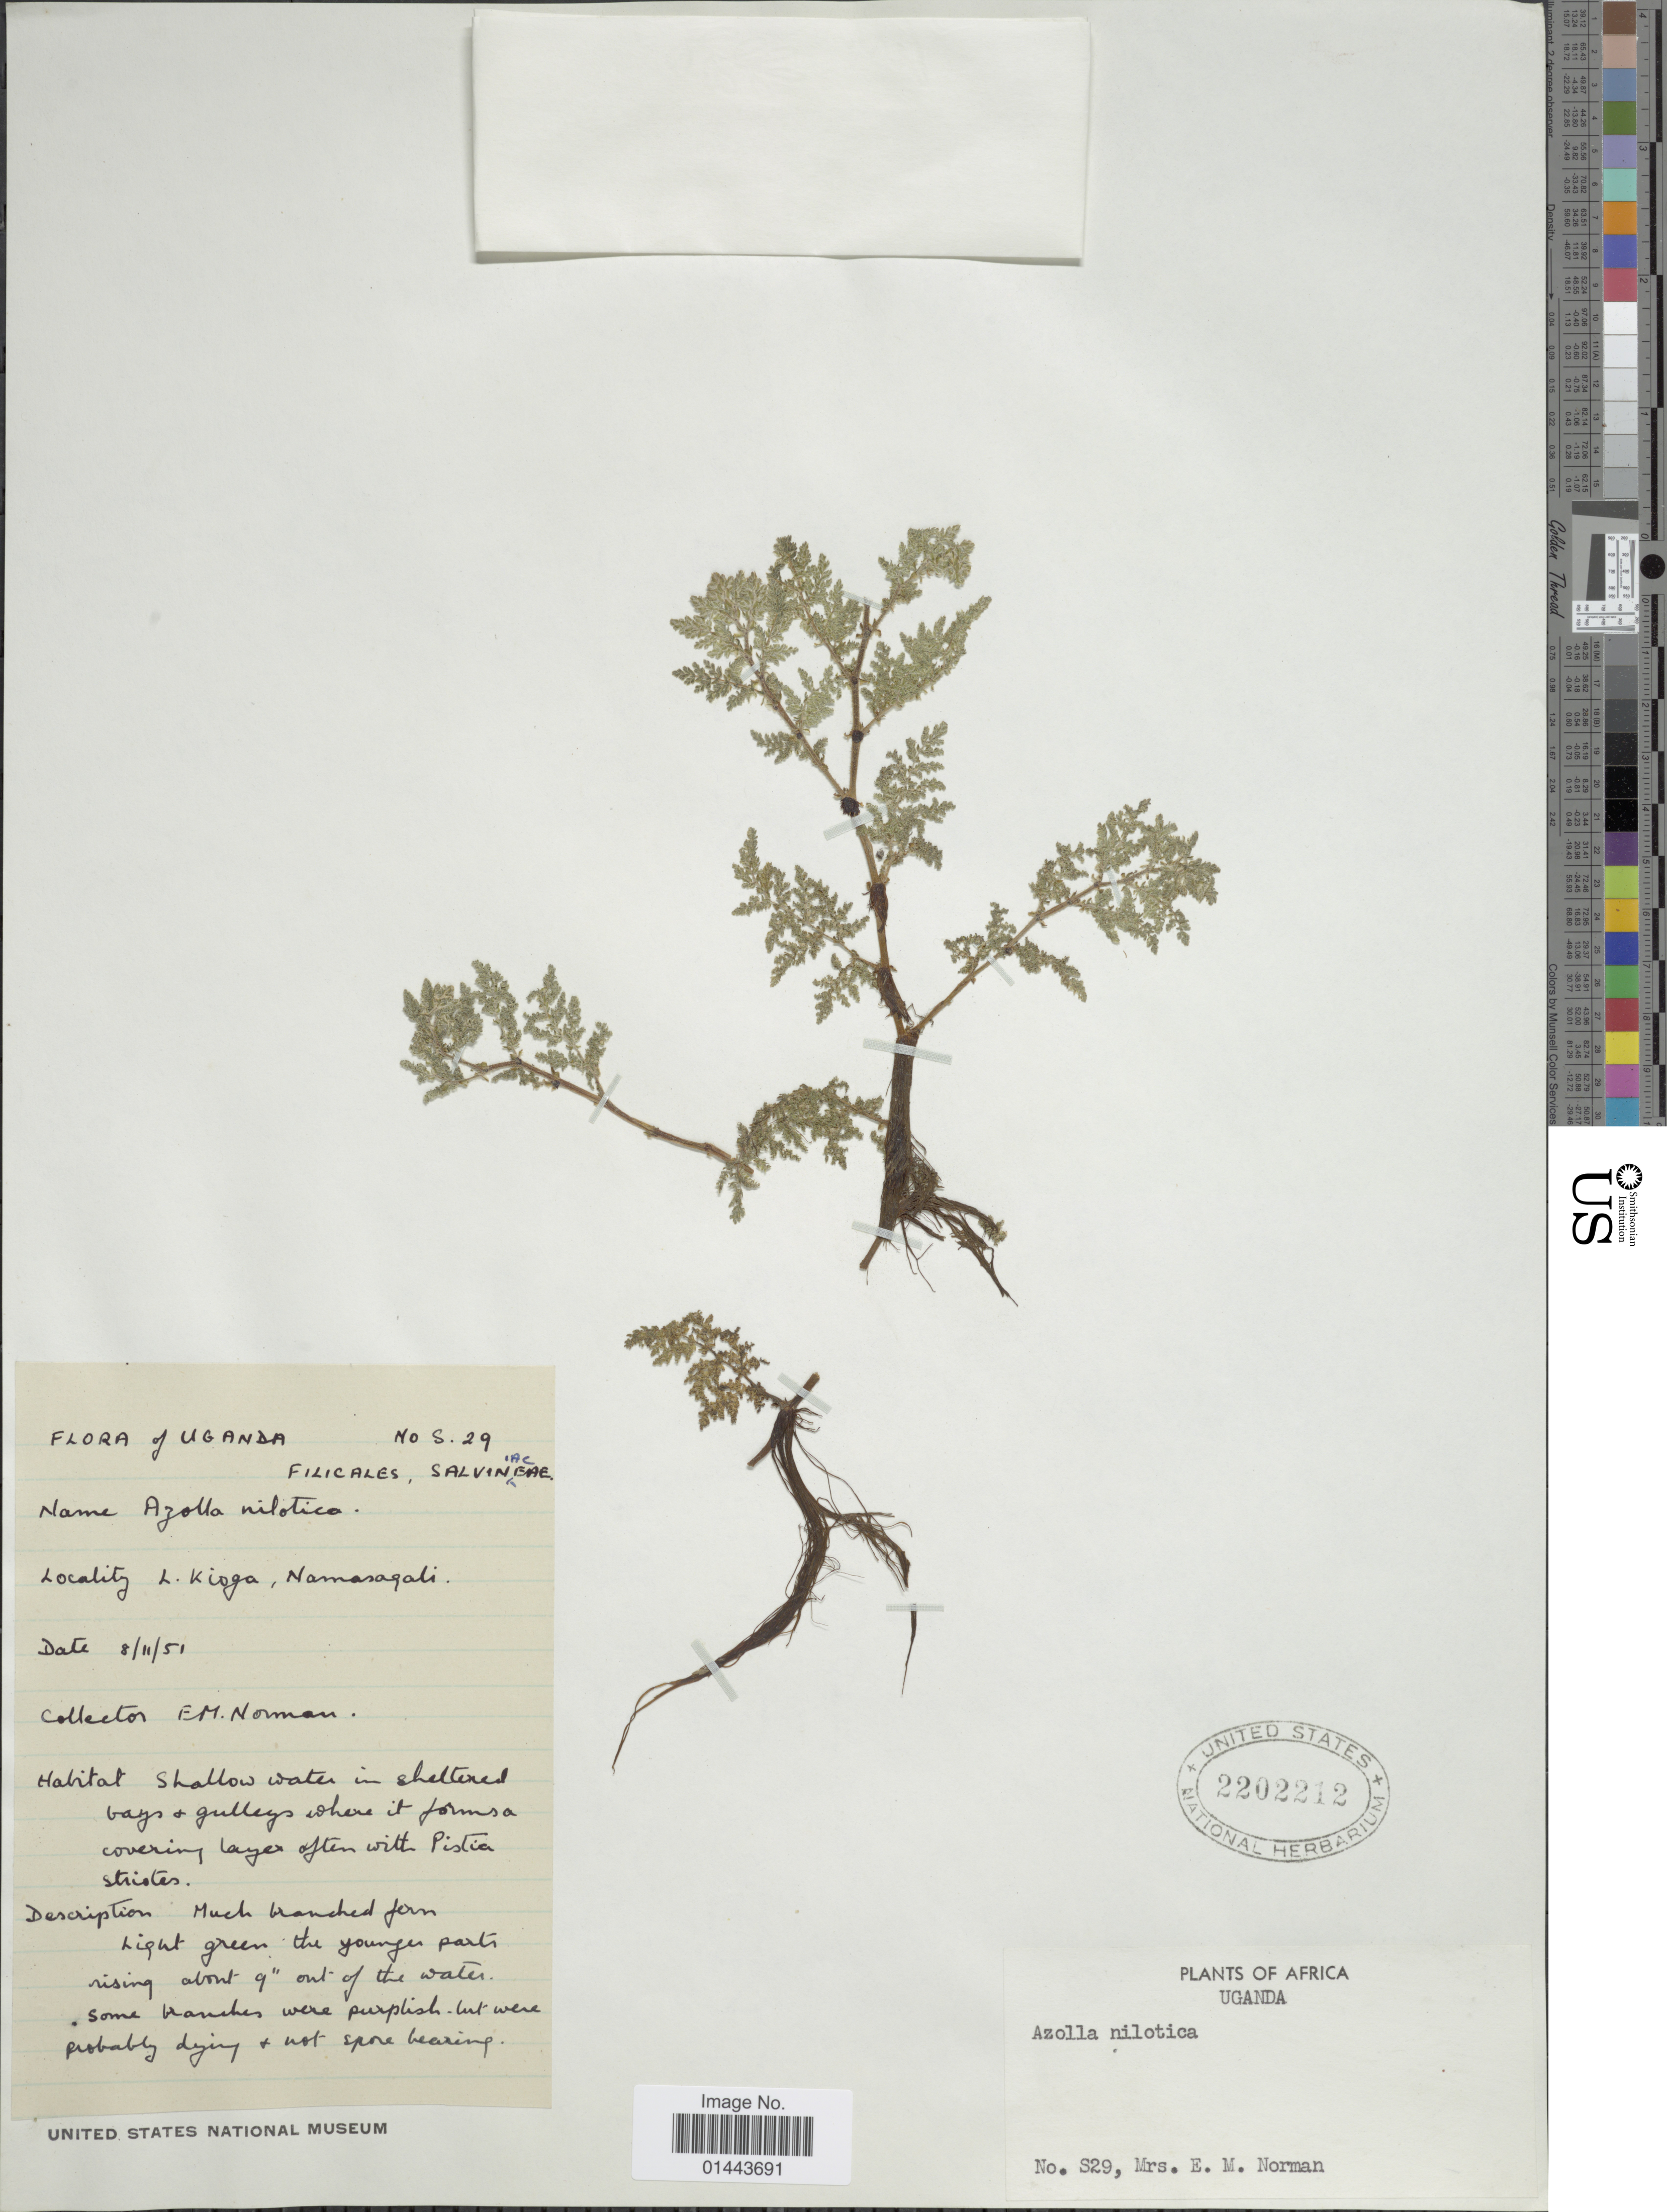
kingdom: Plantae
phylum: Tracheophyta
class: Polypodiopsida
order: Salviniales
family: Salviniaceae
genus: Azolla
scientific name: Azolla nilotica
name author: Decne. ex Mett.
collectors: E. Norman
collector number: S29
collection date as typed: Transcribed d/m/y: 8/11/51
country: Uganda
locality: Africa, L Kioga, Namasagali.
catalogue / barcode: US 2202212